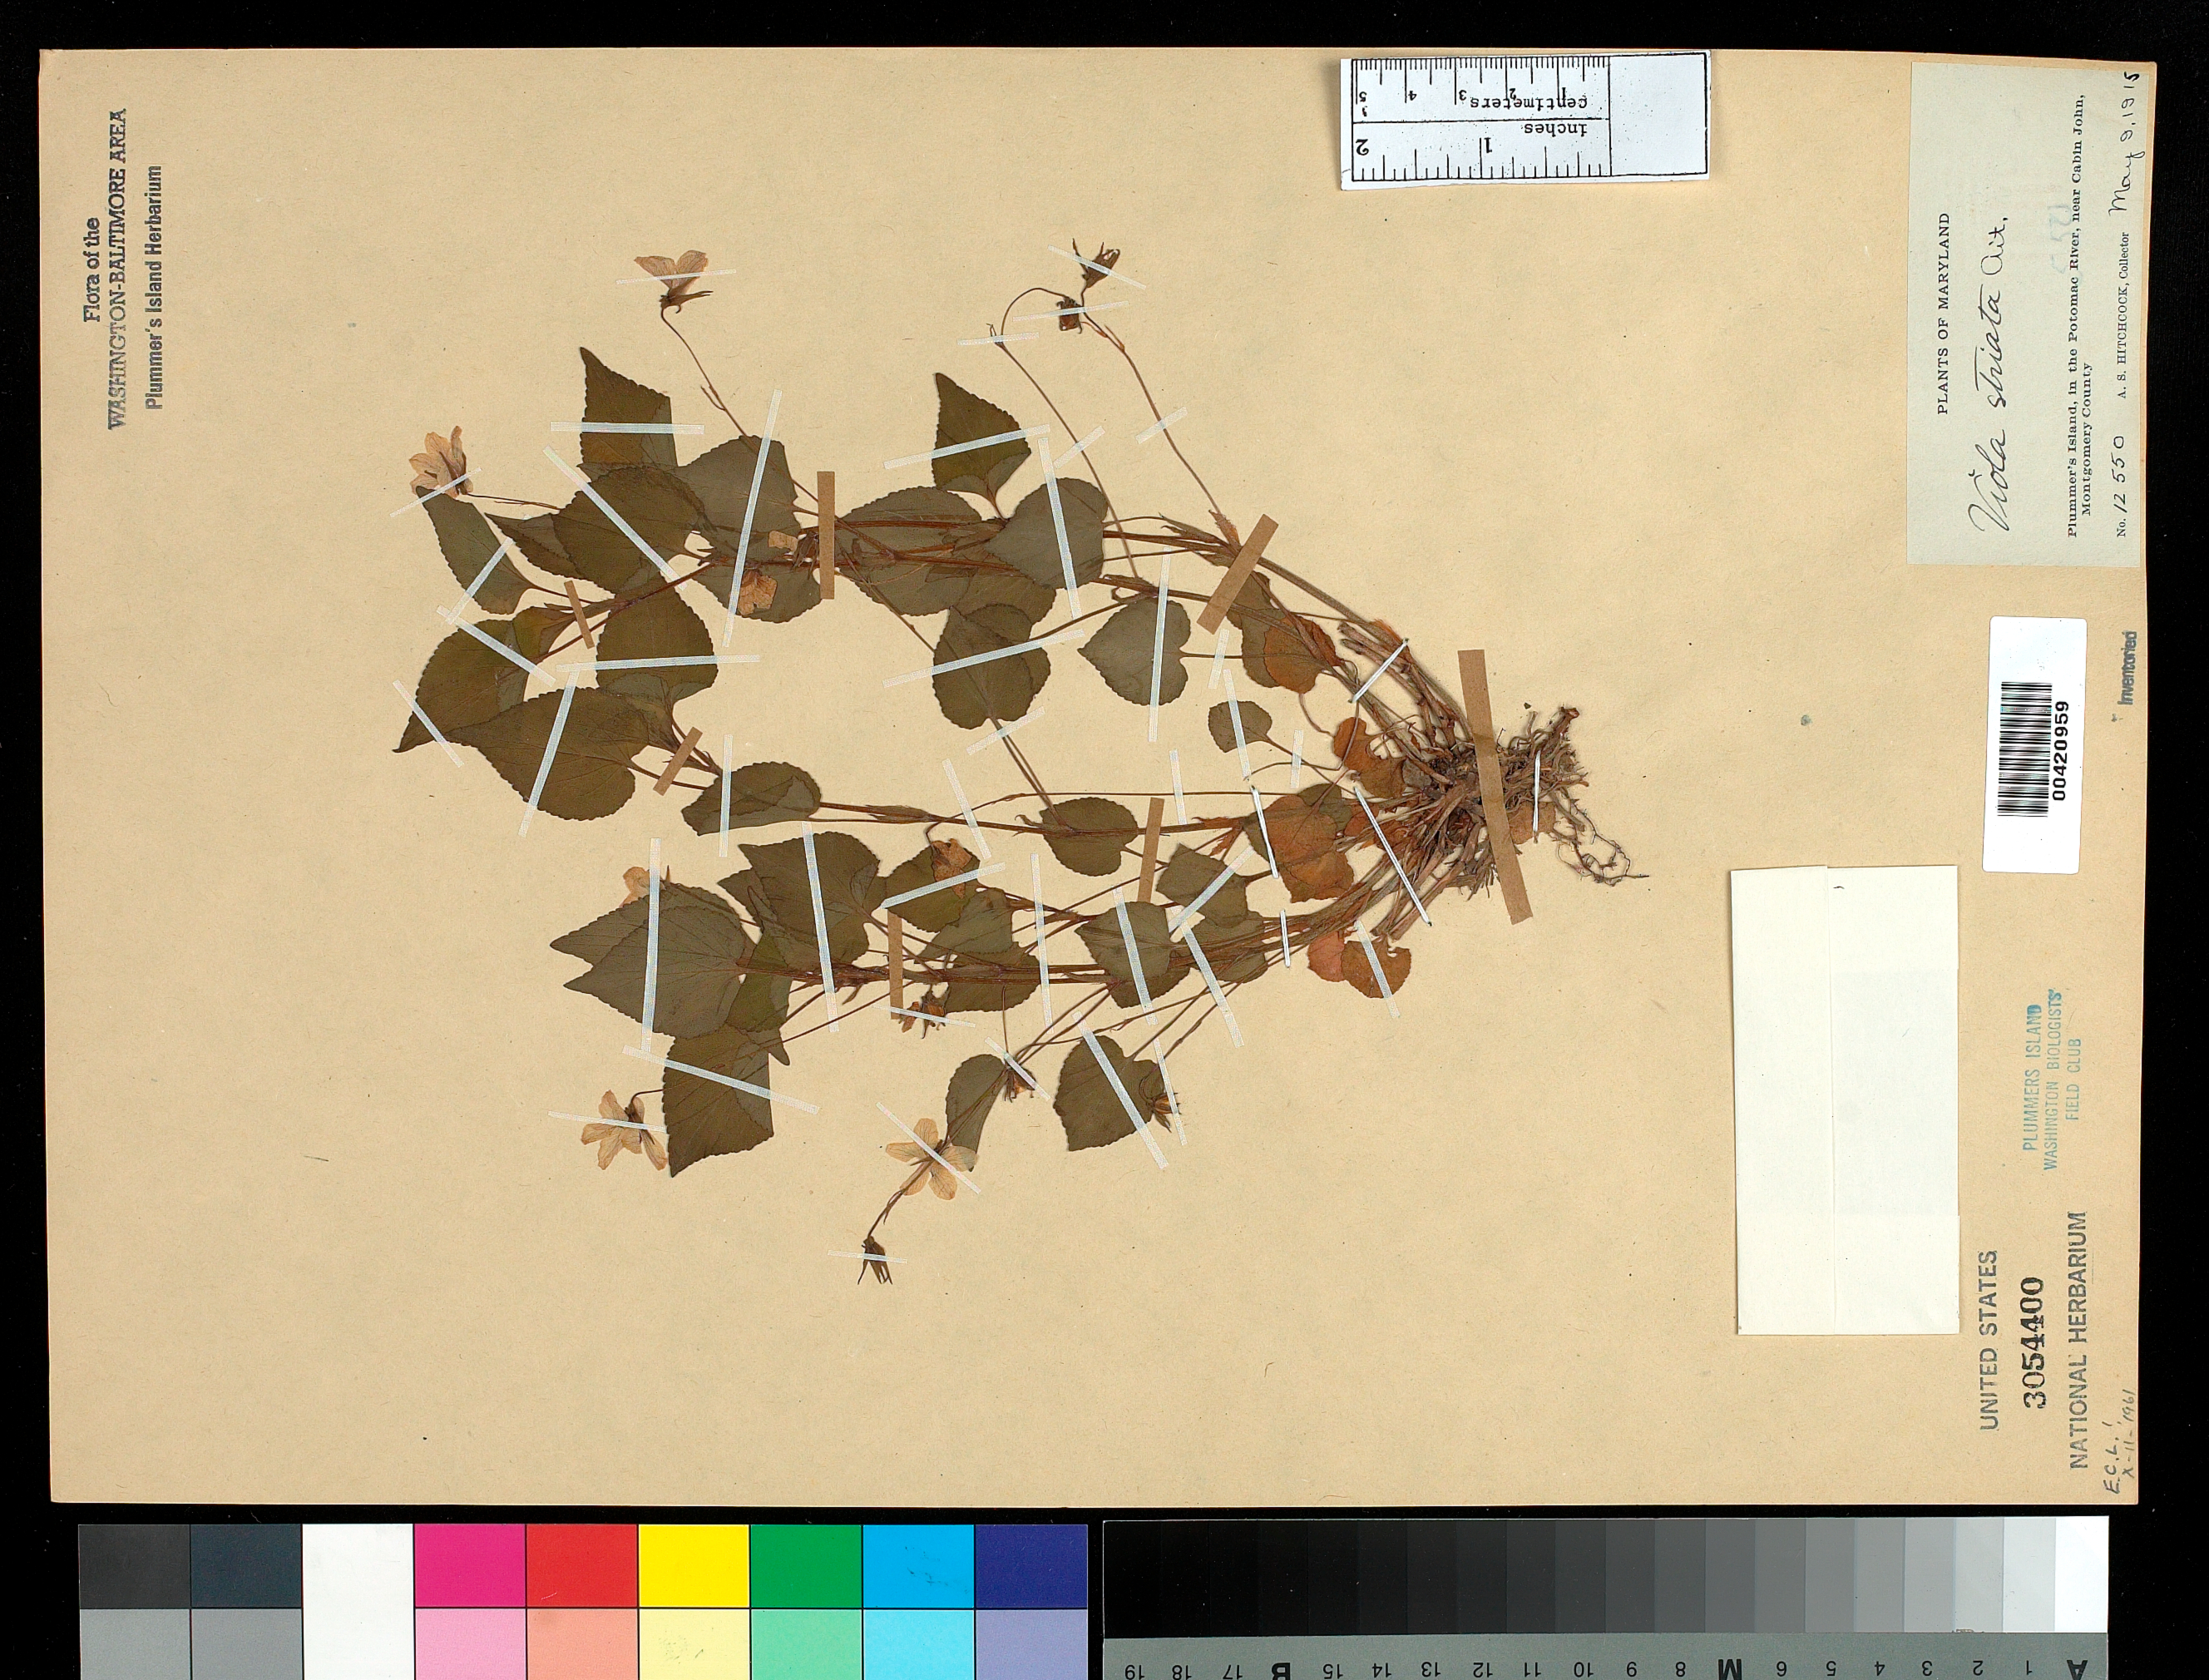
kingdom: Plantae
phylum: Tracheophyta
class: Magnoliopsida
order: Malpighiales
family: Violaceae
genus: Viola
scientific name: Viola striata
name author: Aiton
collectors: A. S. Hitchcock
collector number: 12550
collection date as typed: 09 May 1915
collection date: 1915-05-09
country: United States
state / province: Maryland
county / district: Montgomery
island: Plummers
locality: Plummer's Island C. & O. Canal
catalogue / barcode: US 3054400